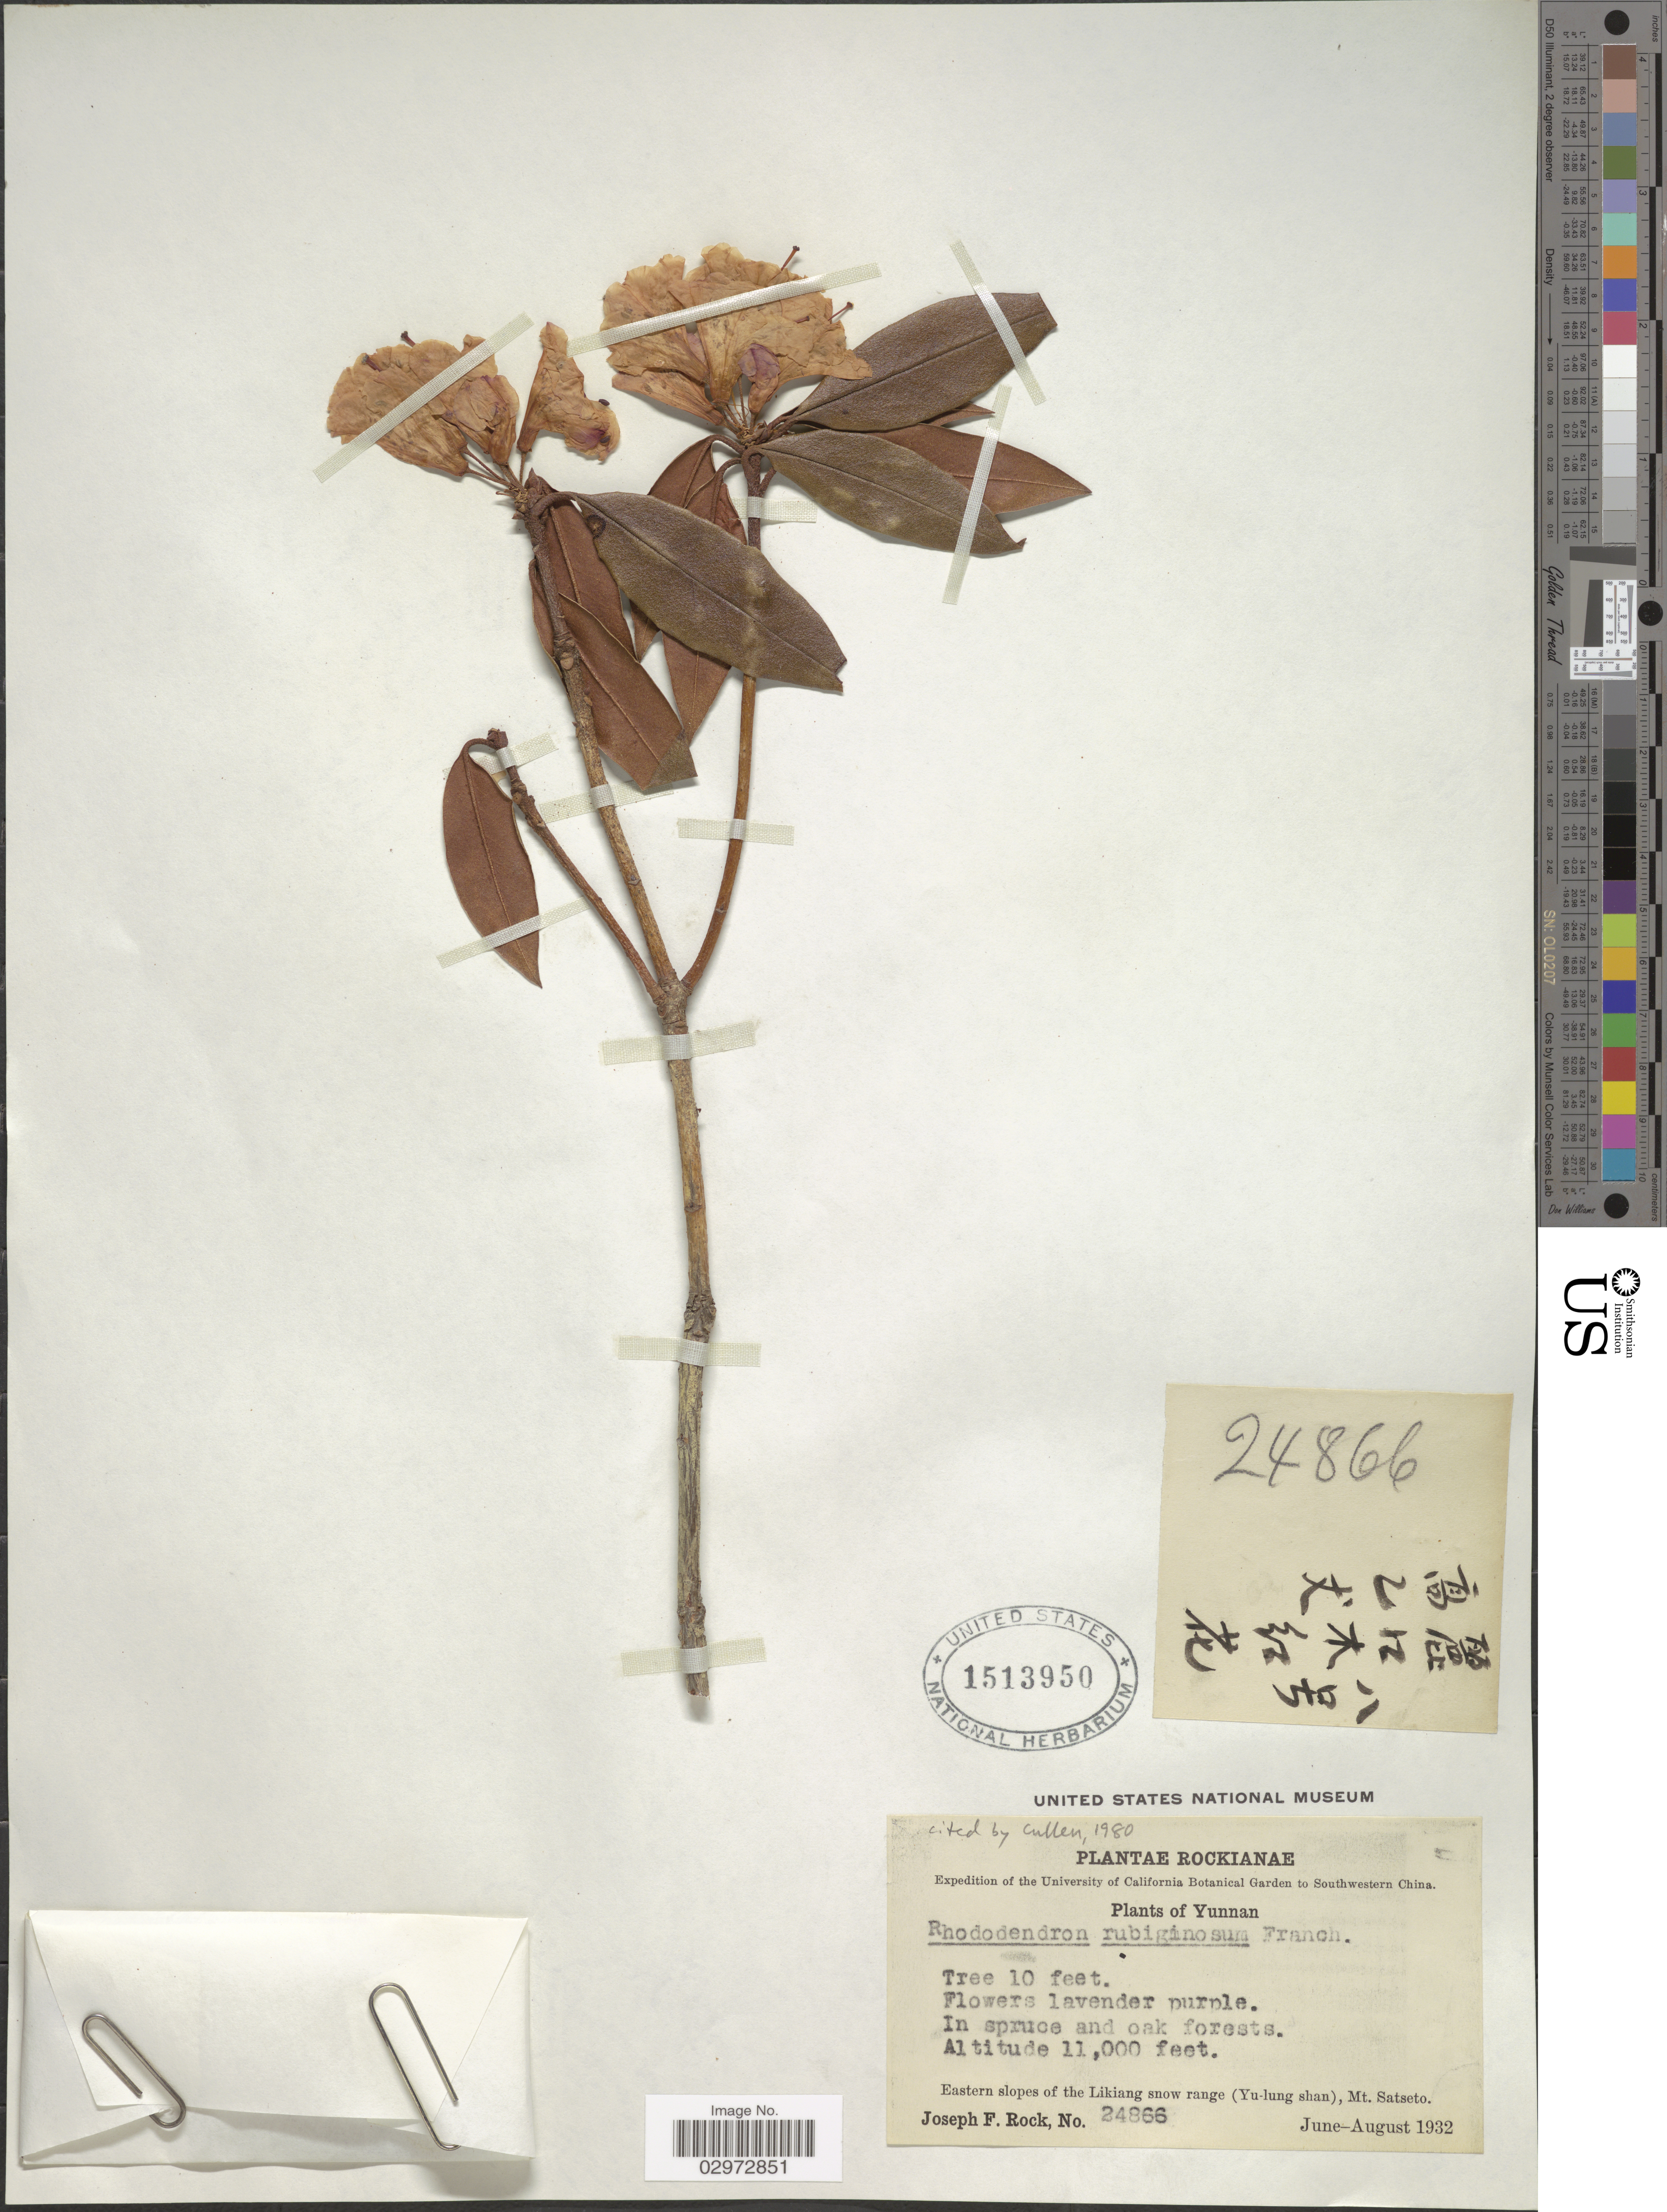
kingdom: Plantae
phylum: Tracheophyta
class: Magnoliopsida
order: Ericales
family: Ericaceae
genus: Rhododendron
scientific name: Rhododendron rubiginosum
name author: Franch.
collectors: J. F. Rock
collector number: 24866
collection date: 1932-06/1932-08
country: China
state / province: Yunnan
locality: Southwestern China, Eastern slopes of the Likiang snow range (Yu-lung shan), Mt. Satseto.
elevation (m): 3353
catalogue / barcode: US 1513950